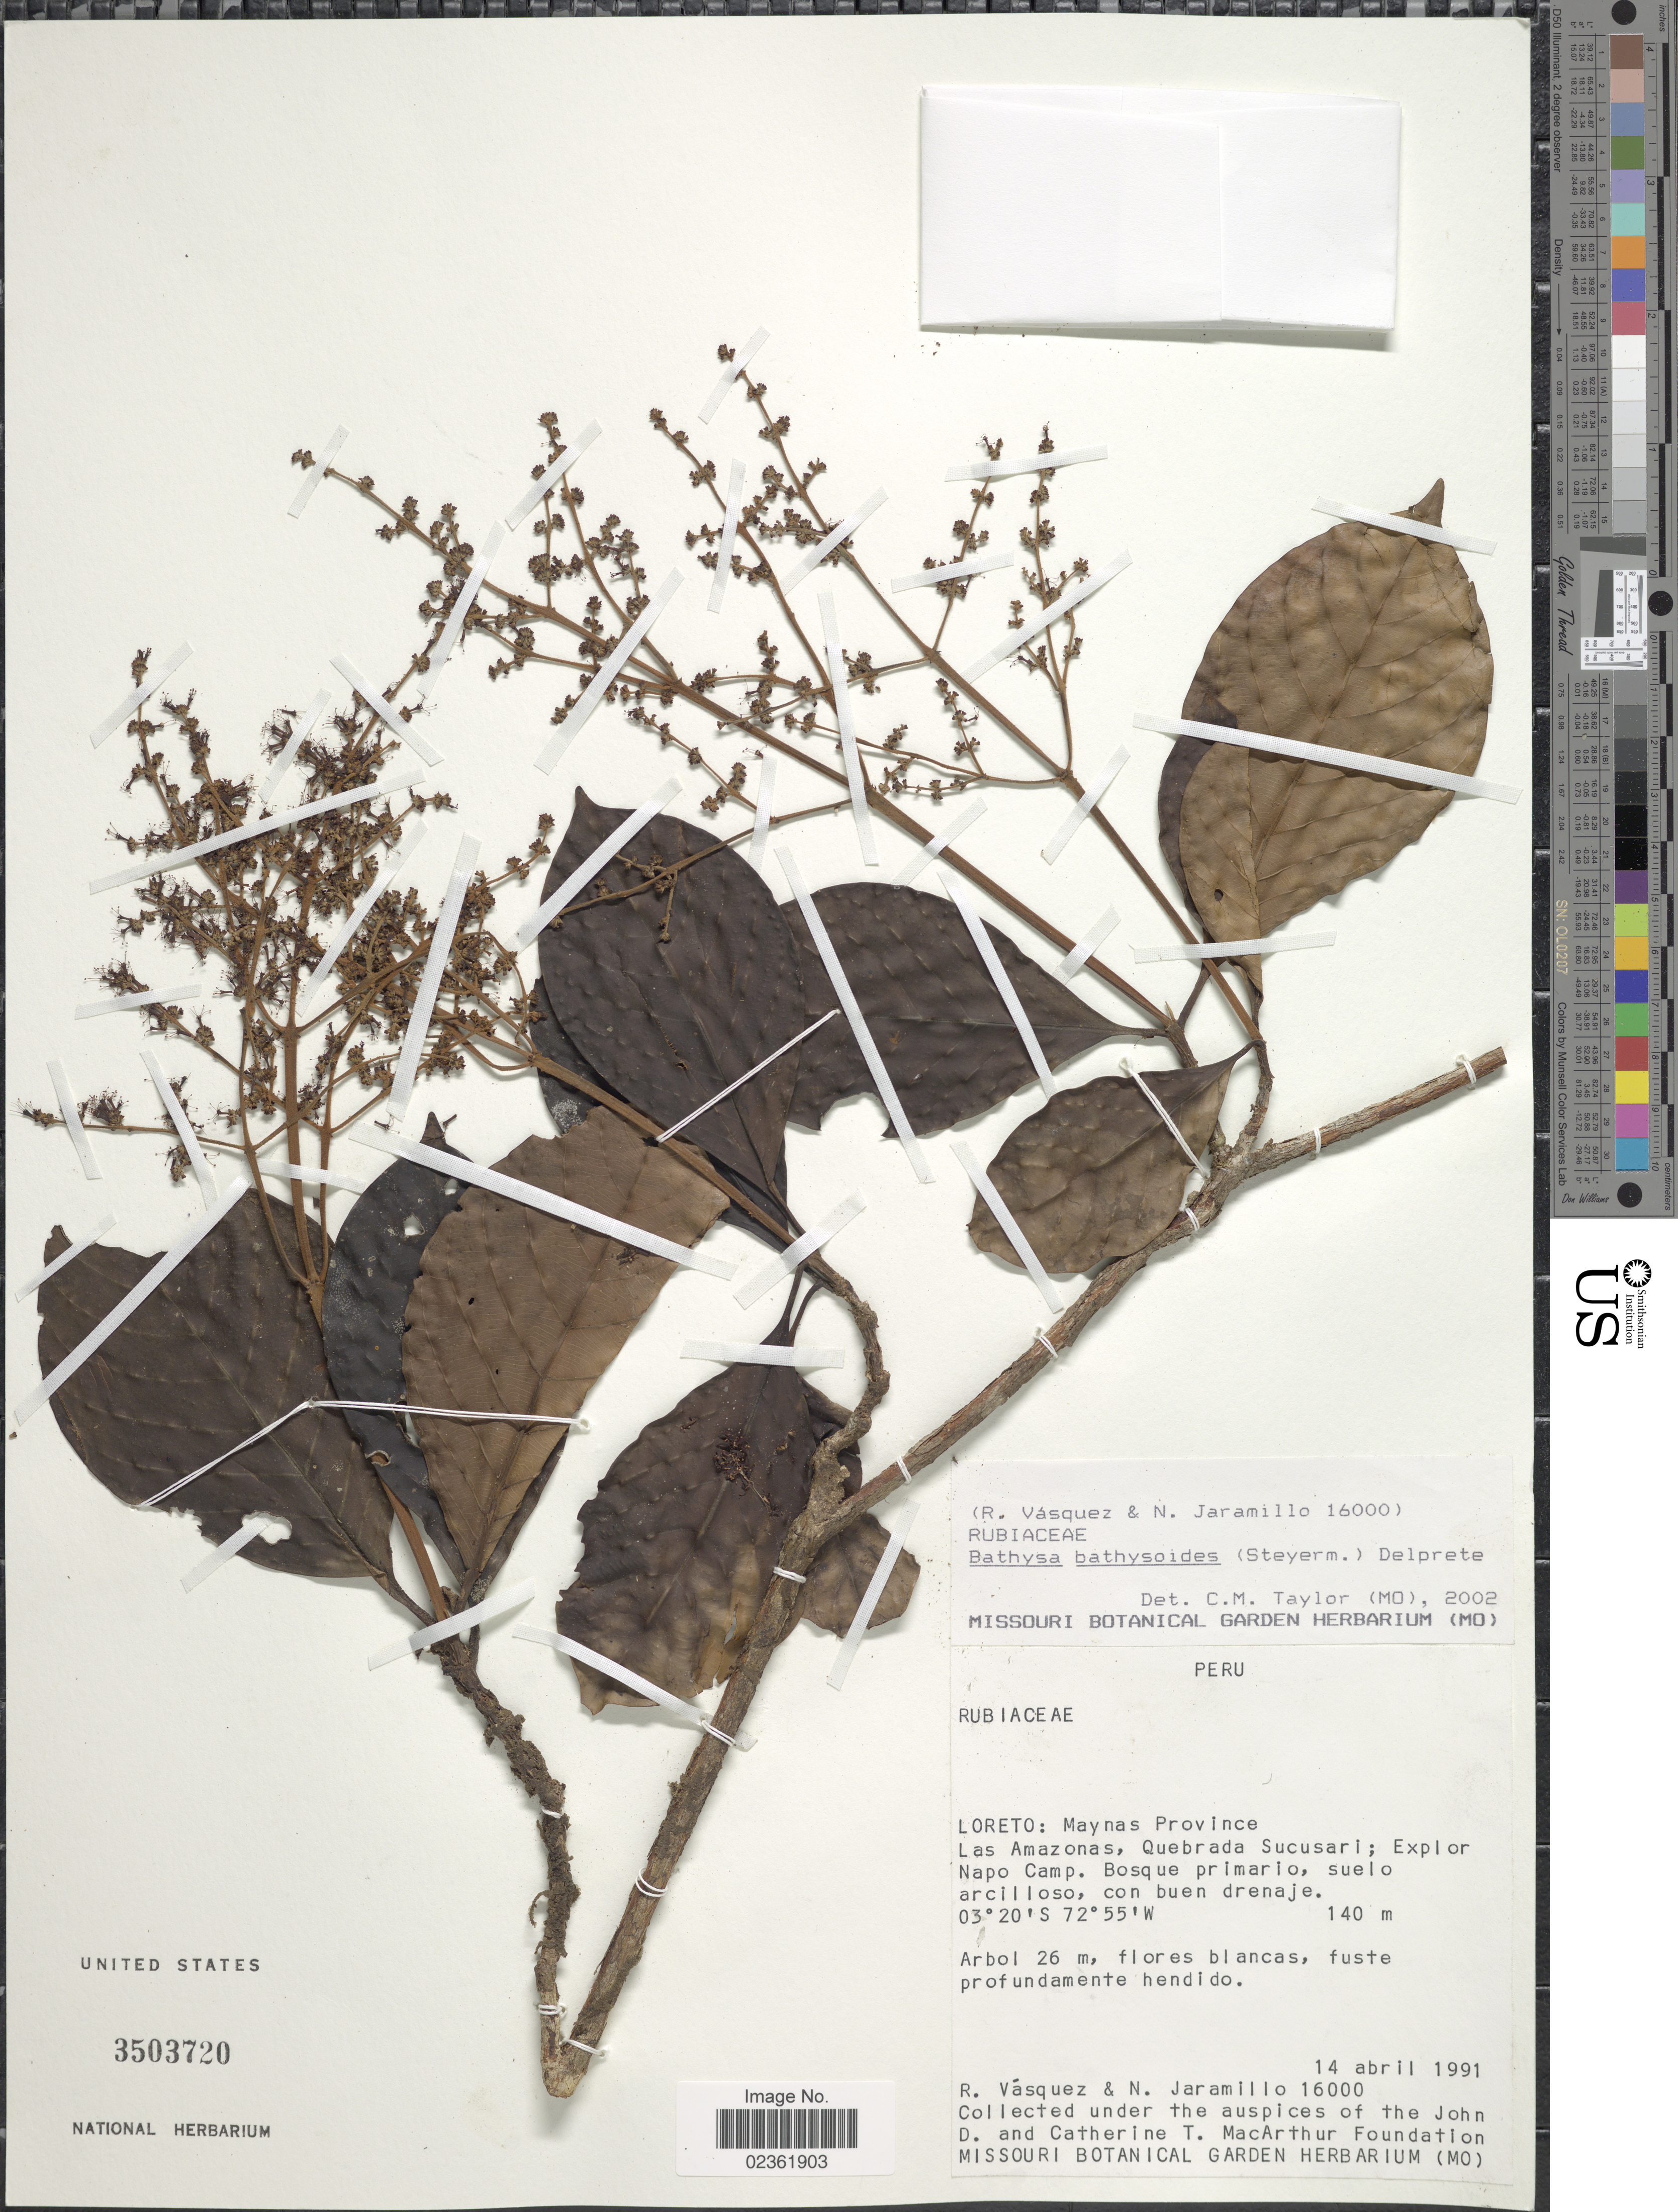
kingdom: Plantae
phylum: Tracheophyta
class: Magnoliopsida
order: Gentianales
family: Rubiaceae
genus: Bathysa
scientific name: Bathysa bathysoides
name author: (Steyerm.) Delprete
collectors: R. Vásquez & N. Jaramillo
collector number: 16000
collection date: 1991-04-14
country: Peru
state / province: Loreto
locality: Maynas Province, Las Amazonas, Quebrada Sucusari; Explor Napo Camp.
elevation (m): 140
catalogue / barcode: US 3503720